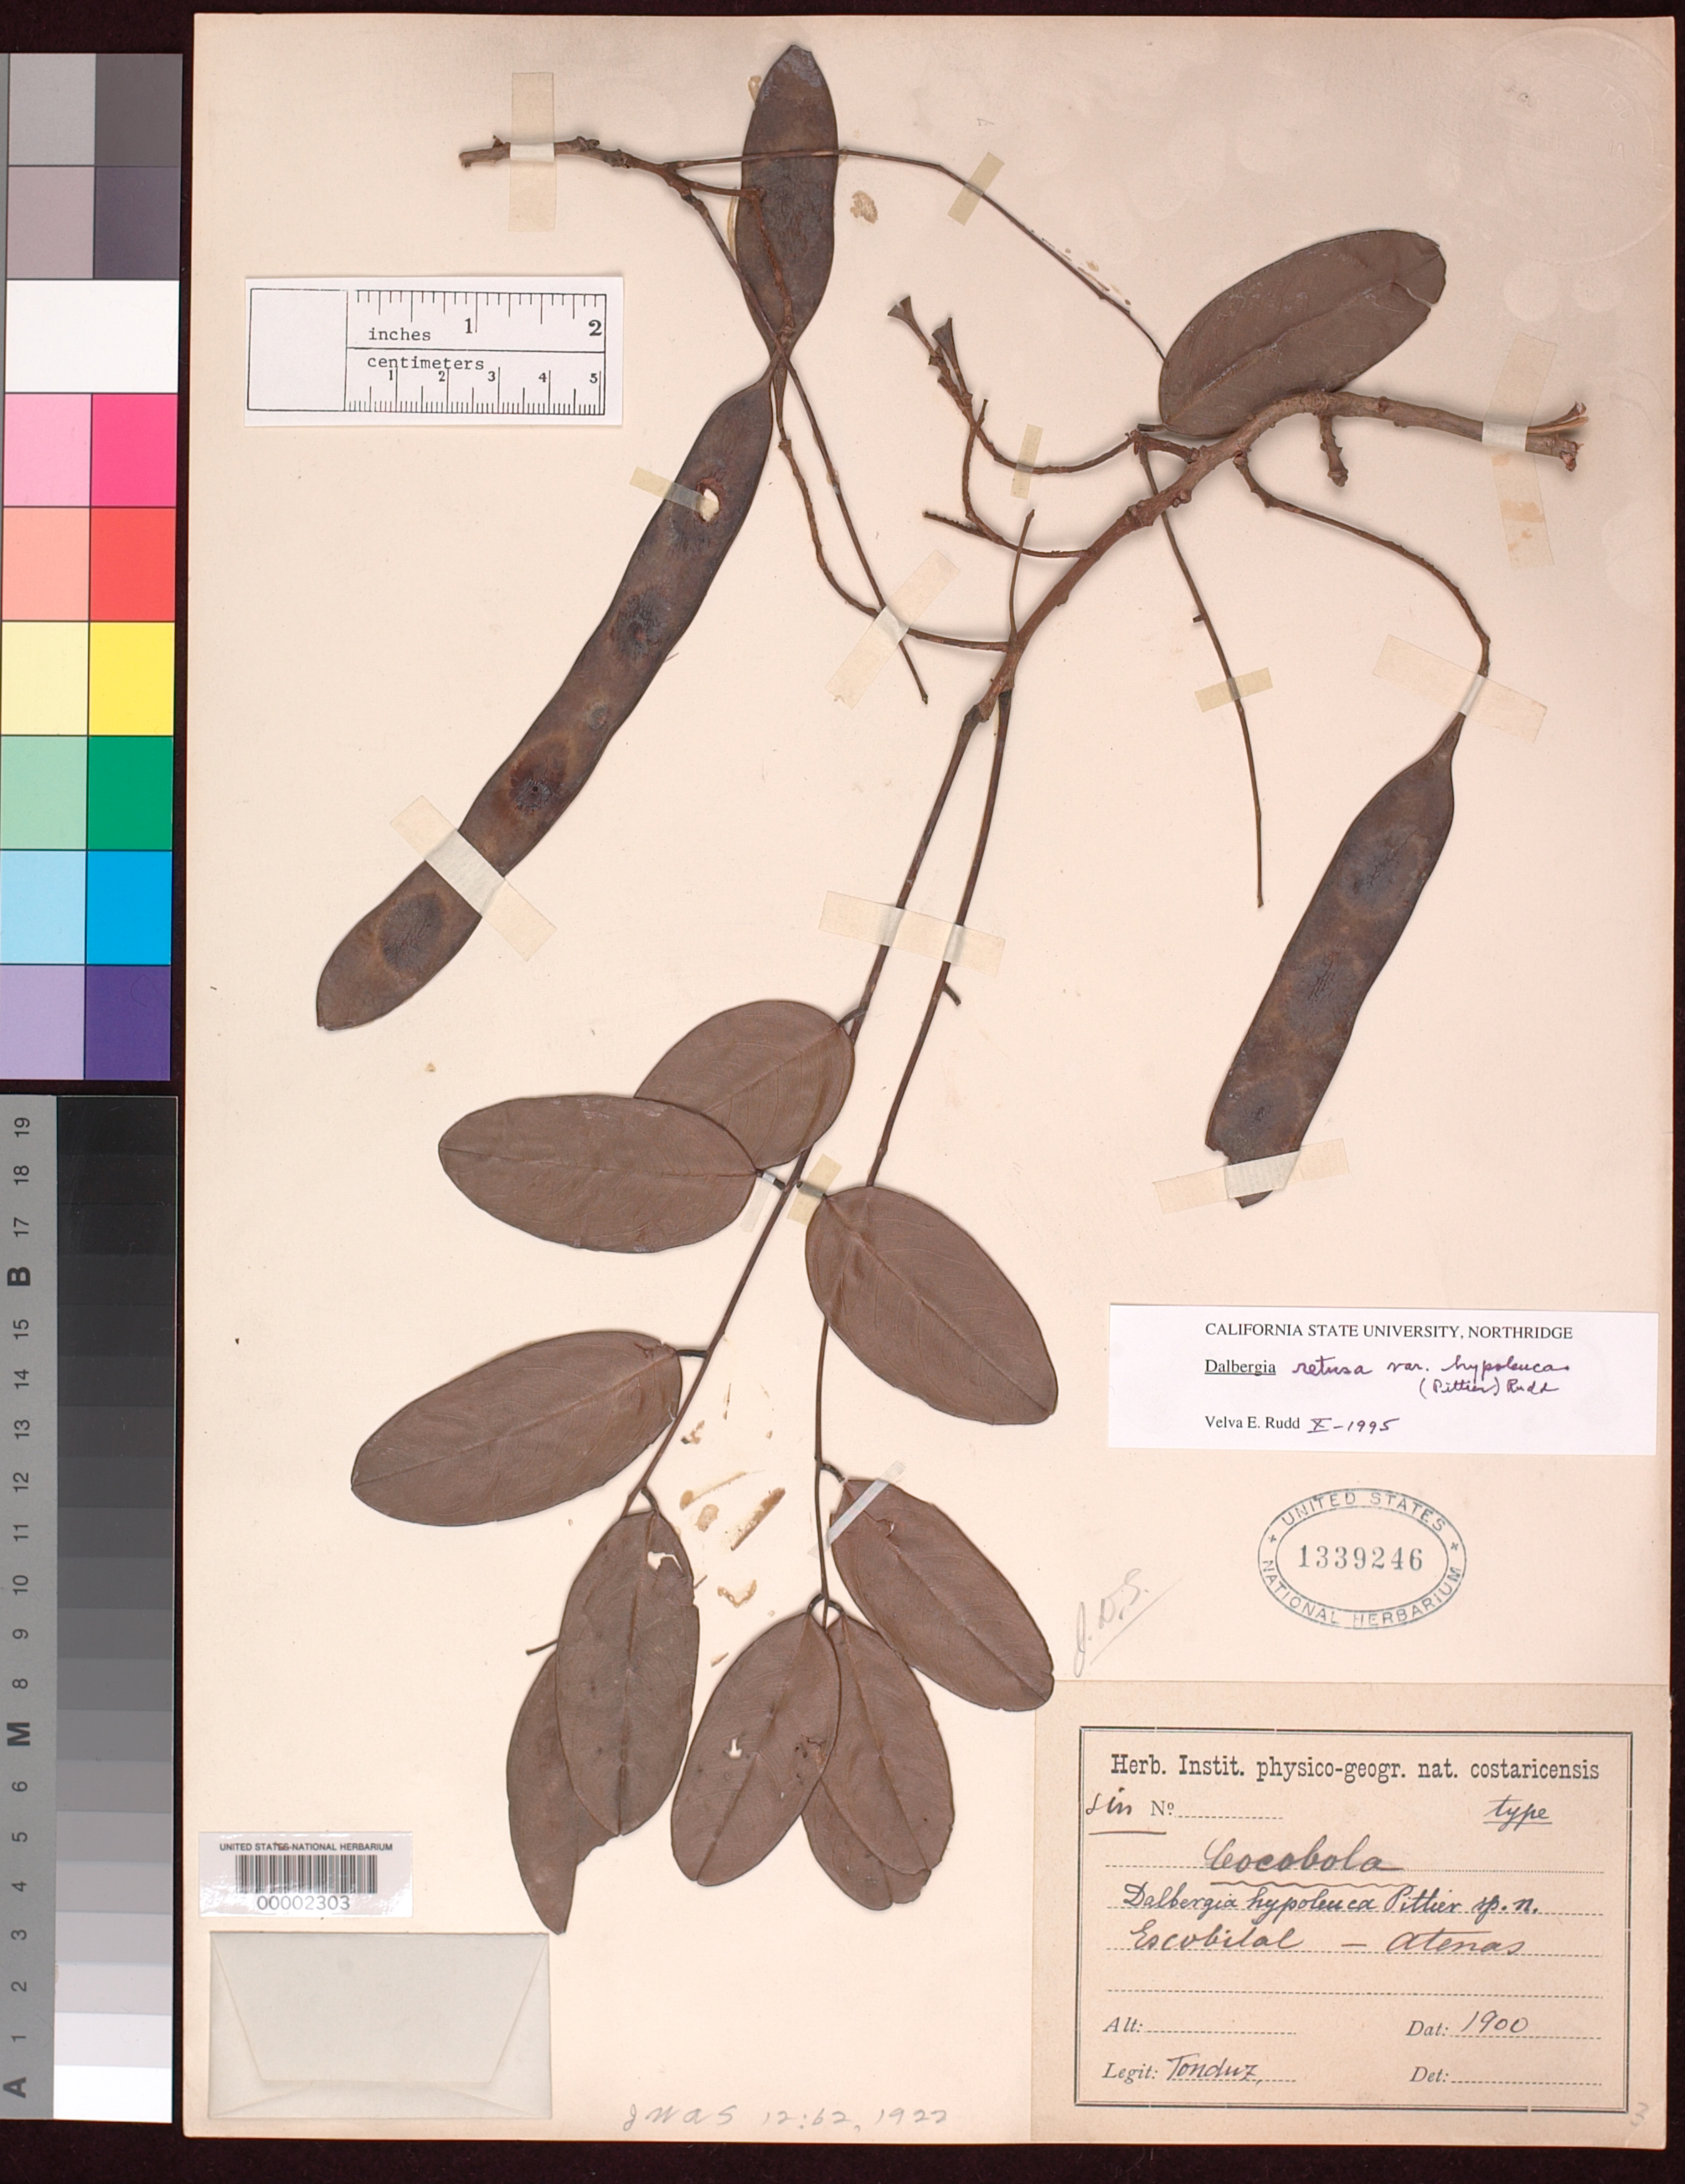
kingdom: Plantae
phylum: Tracheophyta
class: Magnoliopsida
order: Fabales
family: Fabaceae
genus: Dalbergia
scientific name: Dalbergia hypoleuca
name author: Pittier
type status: Holotype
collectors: A. Tonduz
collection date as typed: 1900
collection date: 1900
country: Costa Rica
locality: El Escobal, near Atenas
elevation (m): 1900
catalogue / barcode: US 1339246